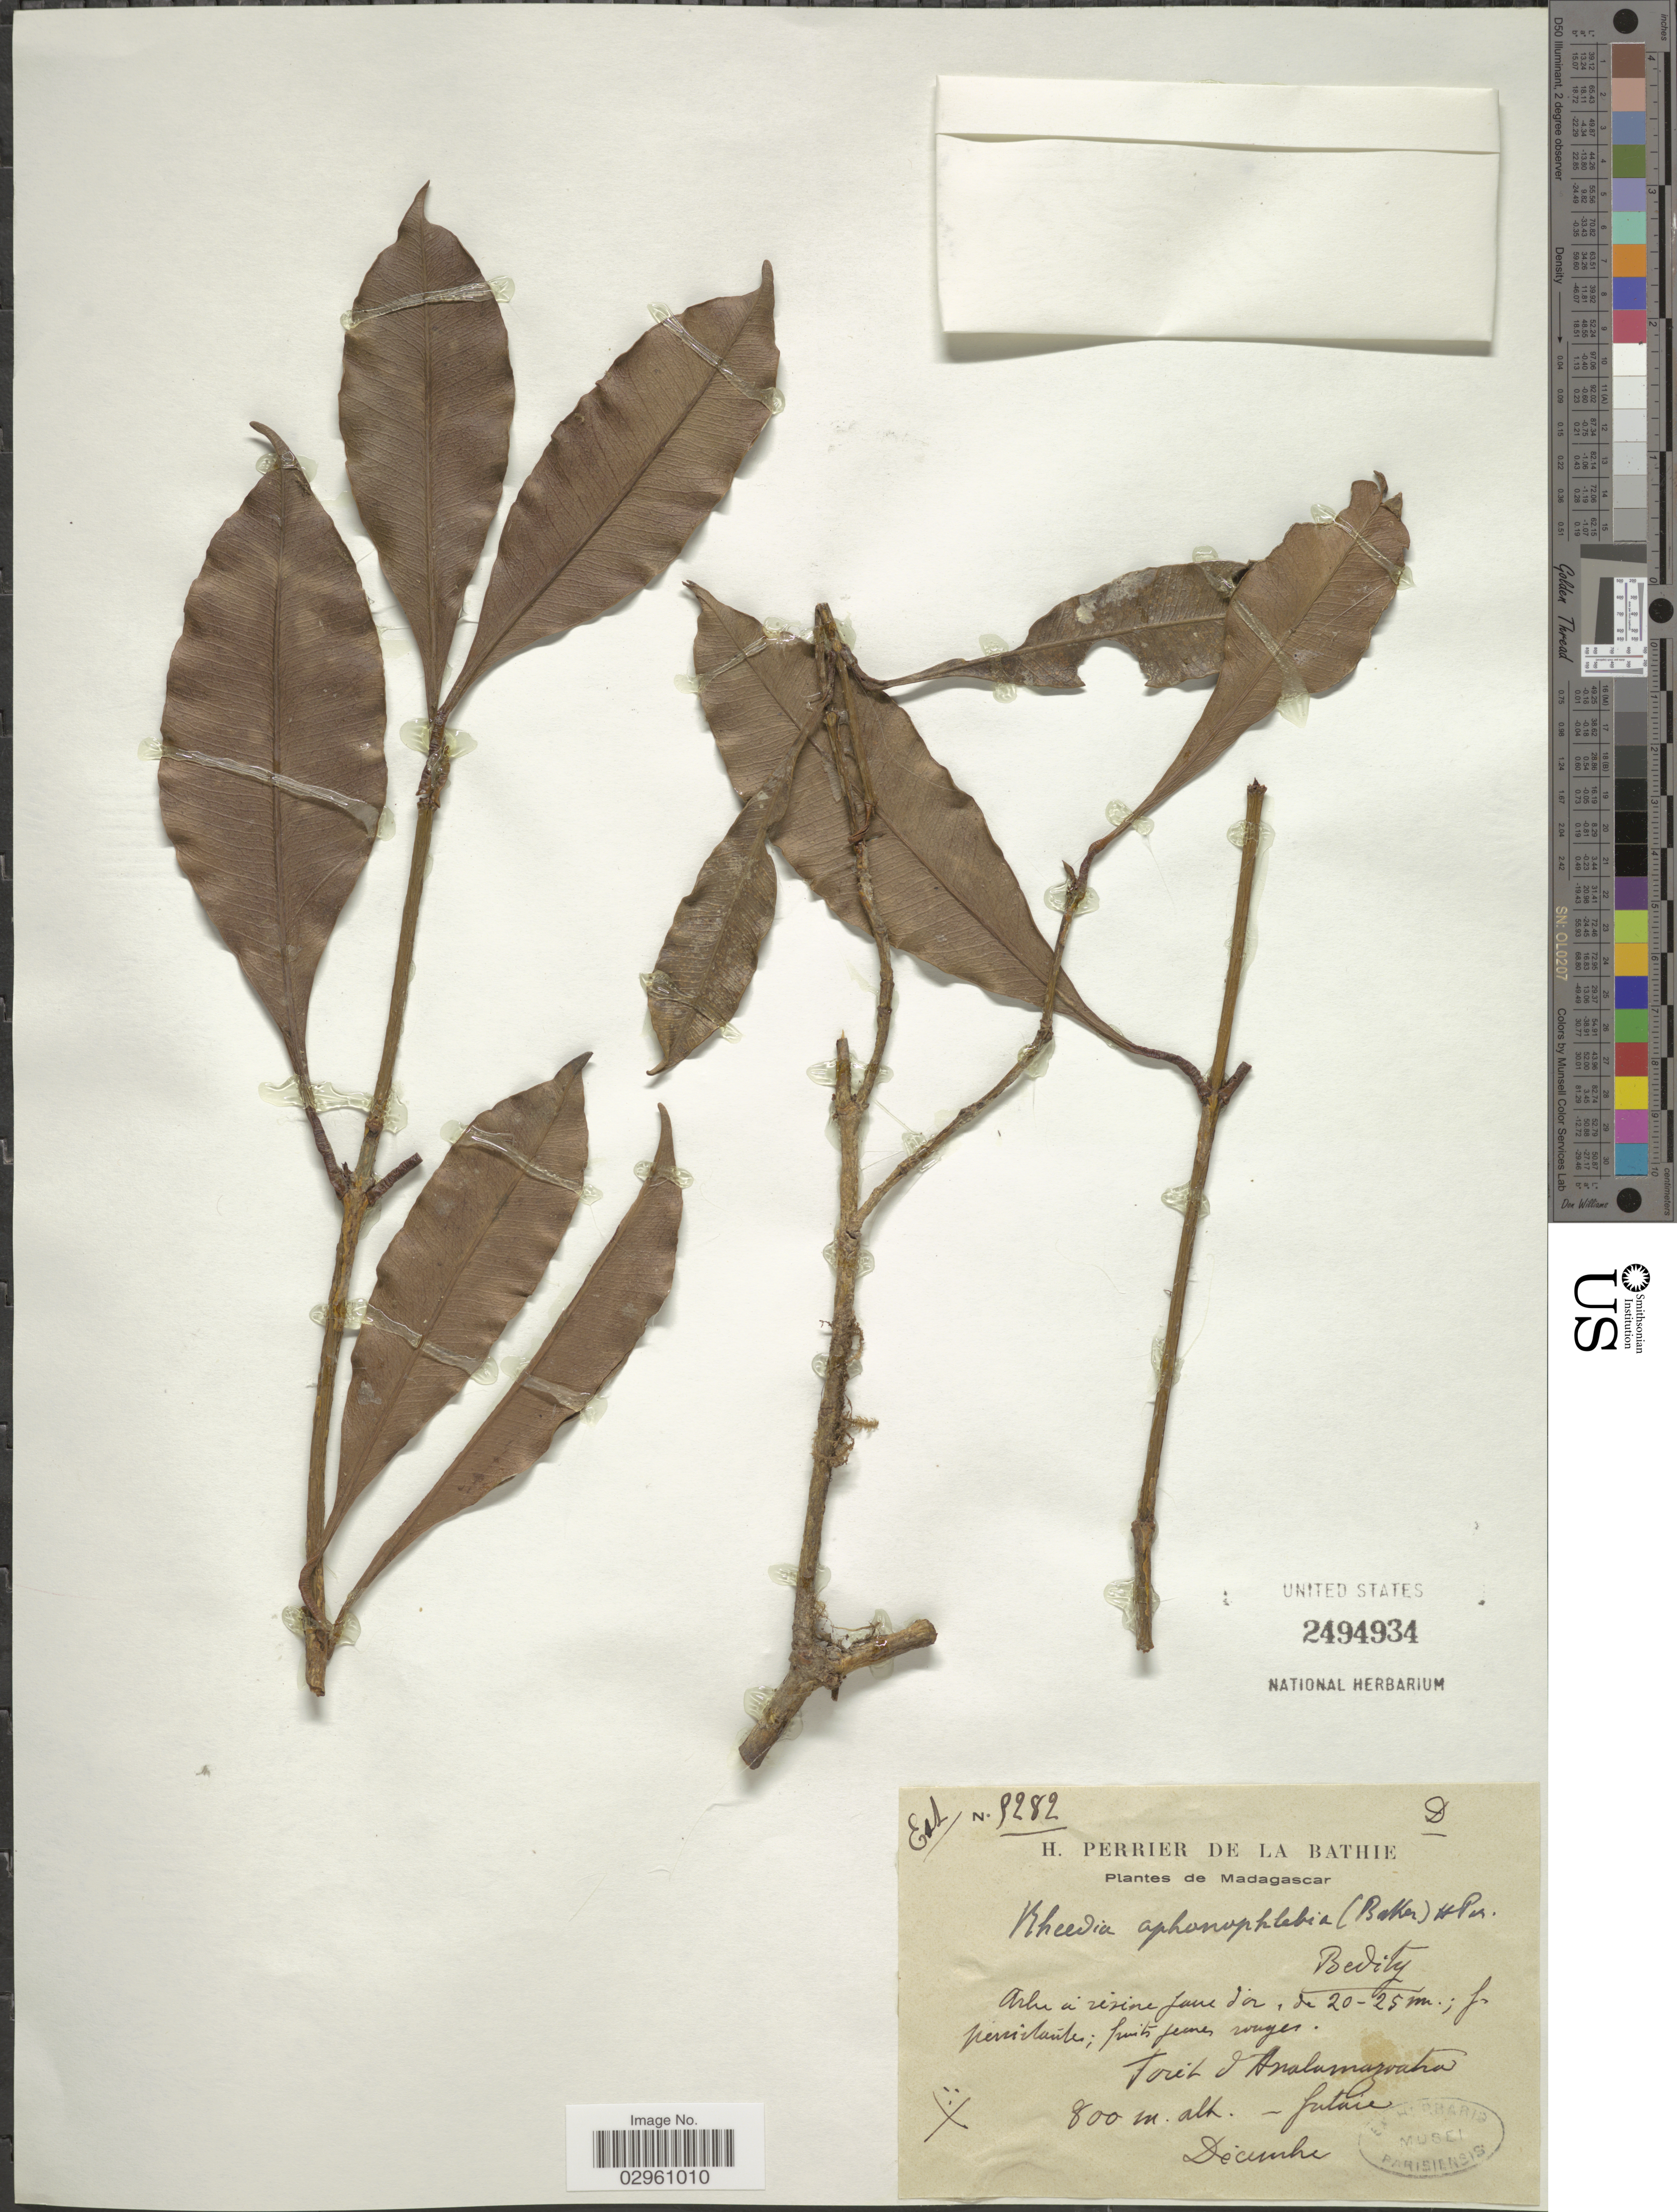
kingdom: Plantae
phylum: Tracheophyta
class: Magnoliopsida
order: Malpighiales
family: Clusiaceae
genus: Garcinia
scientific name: Garcinia aphanophlebia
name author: Baker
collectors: H. Perrier de la Bâthie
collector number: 5282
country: Madagascar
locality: Forêt of Analamazoatra.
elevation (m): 800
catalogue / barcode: US 2494934